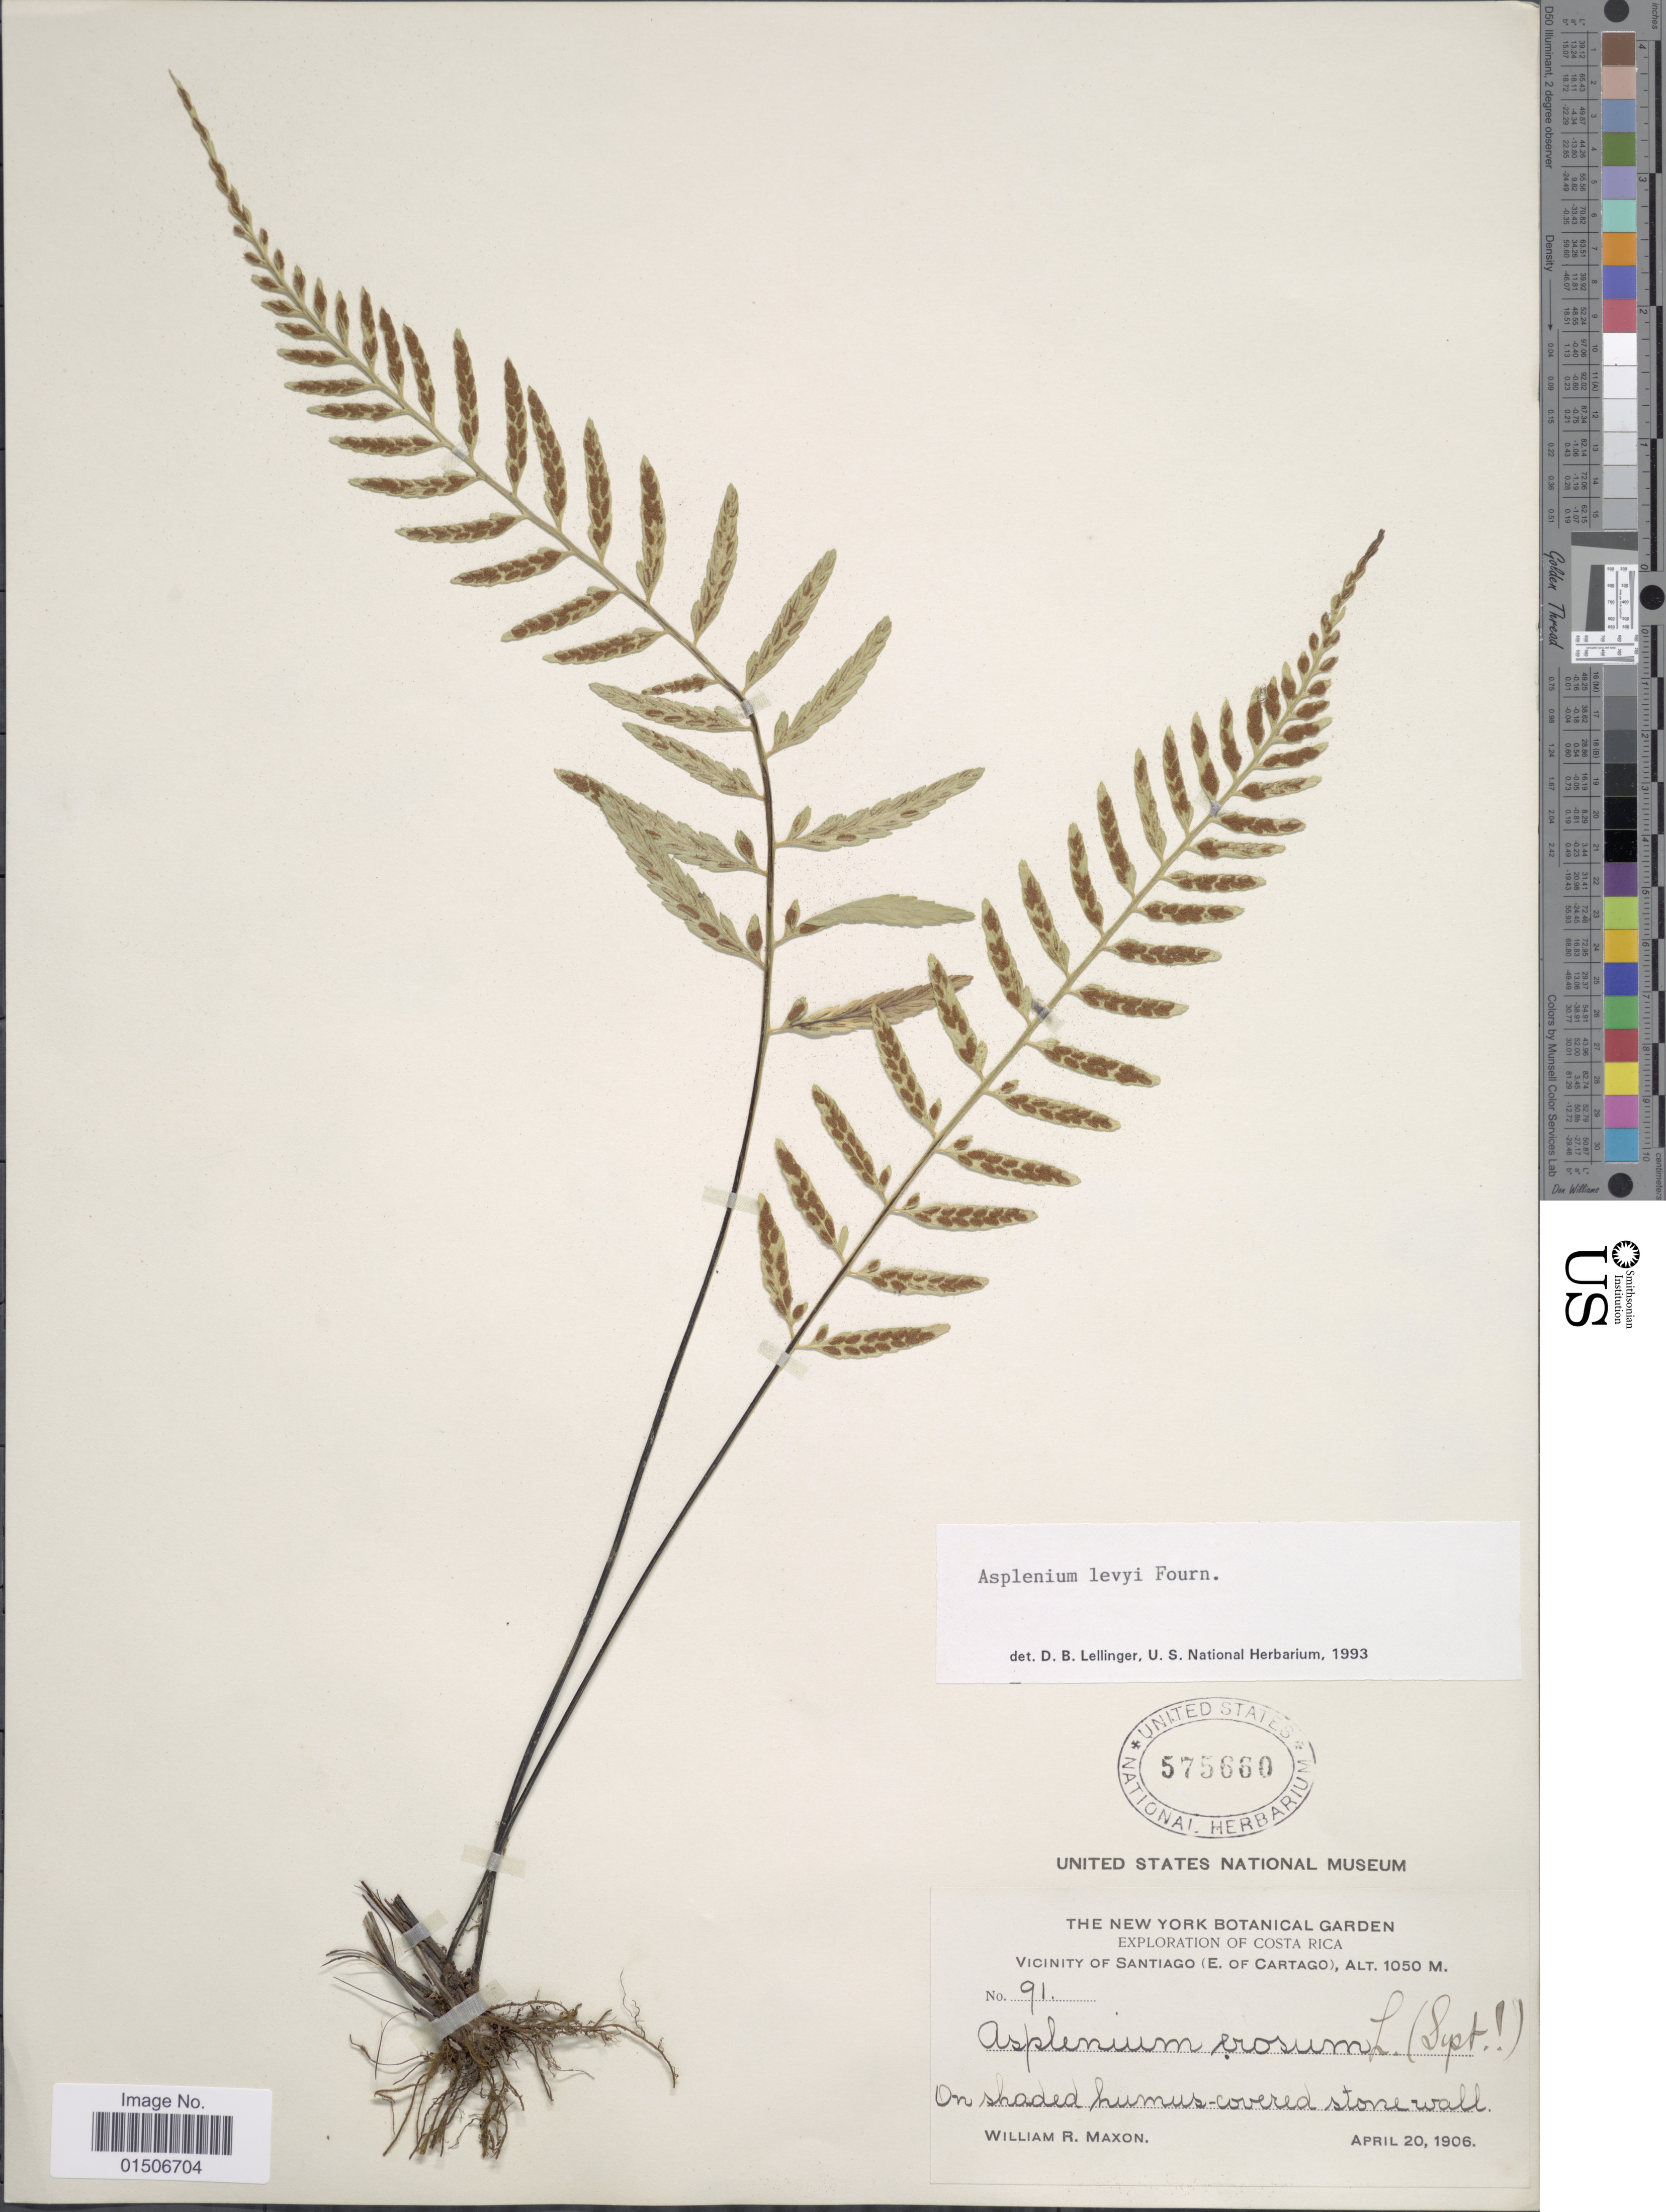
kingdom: Plantae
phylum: Tracheophyta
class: Polypodiopsida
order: Polypodiales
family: Aspleniaceae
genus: Asplenium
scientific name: Asplenium levyi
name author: E. Fourn.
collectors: W. R. Maxon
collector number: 91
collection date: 1906-04-20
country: Costa Rica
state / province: Cartago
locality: Vicinity of Santiago E. of Cartago), On shaded humus-covered stone wall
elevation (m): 1050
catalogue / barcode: US 575660